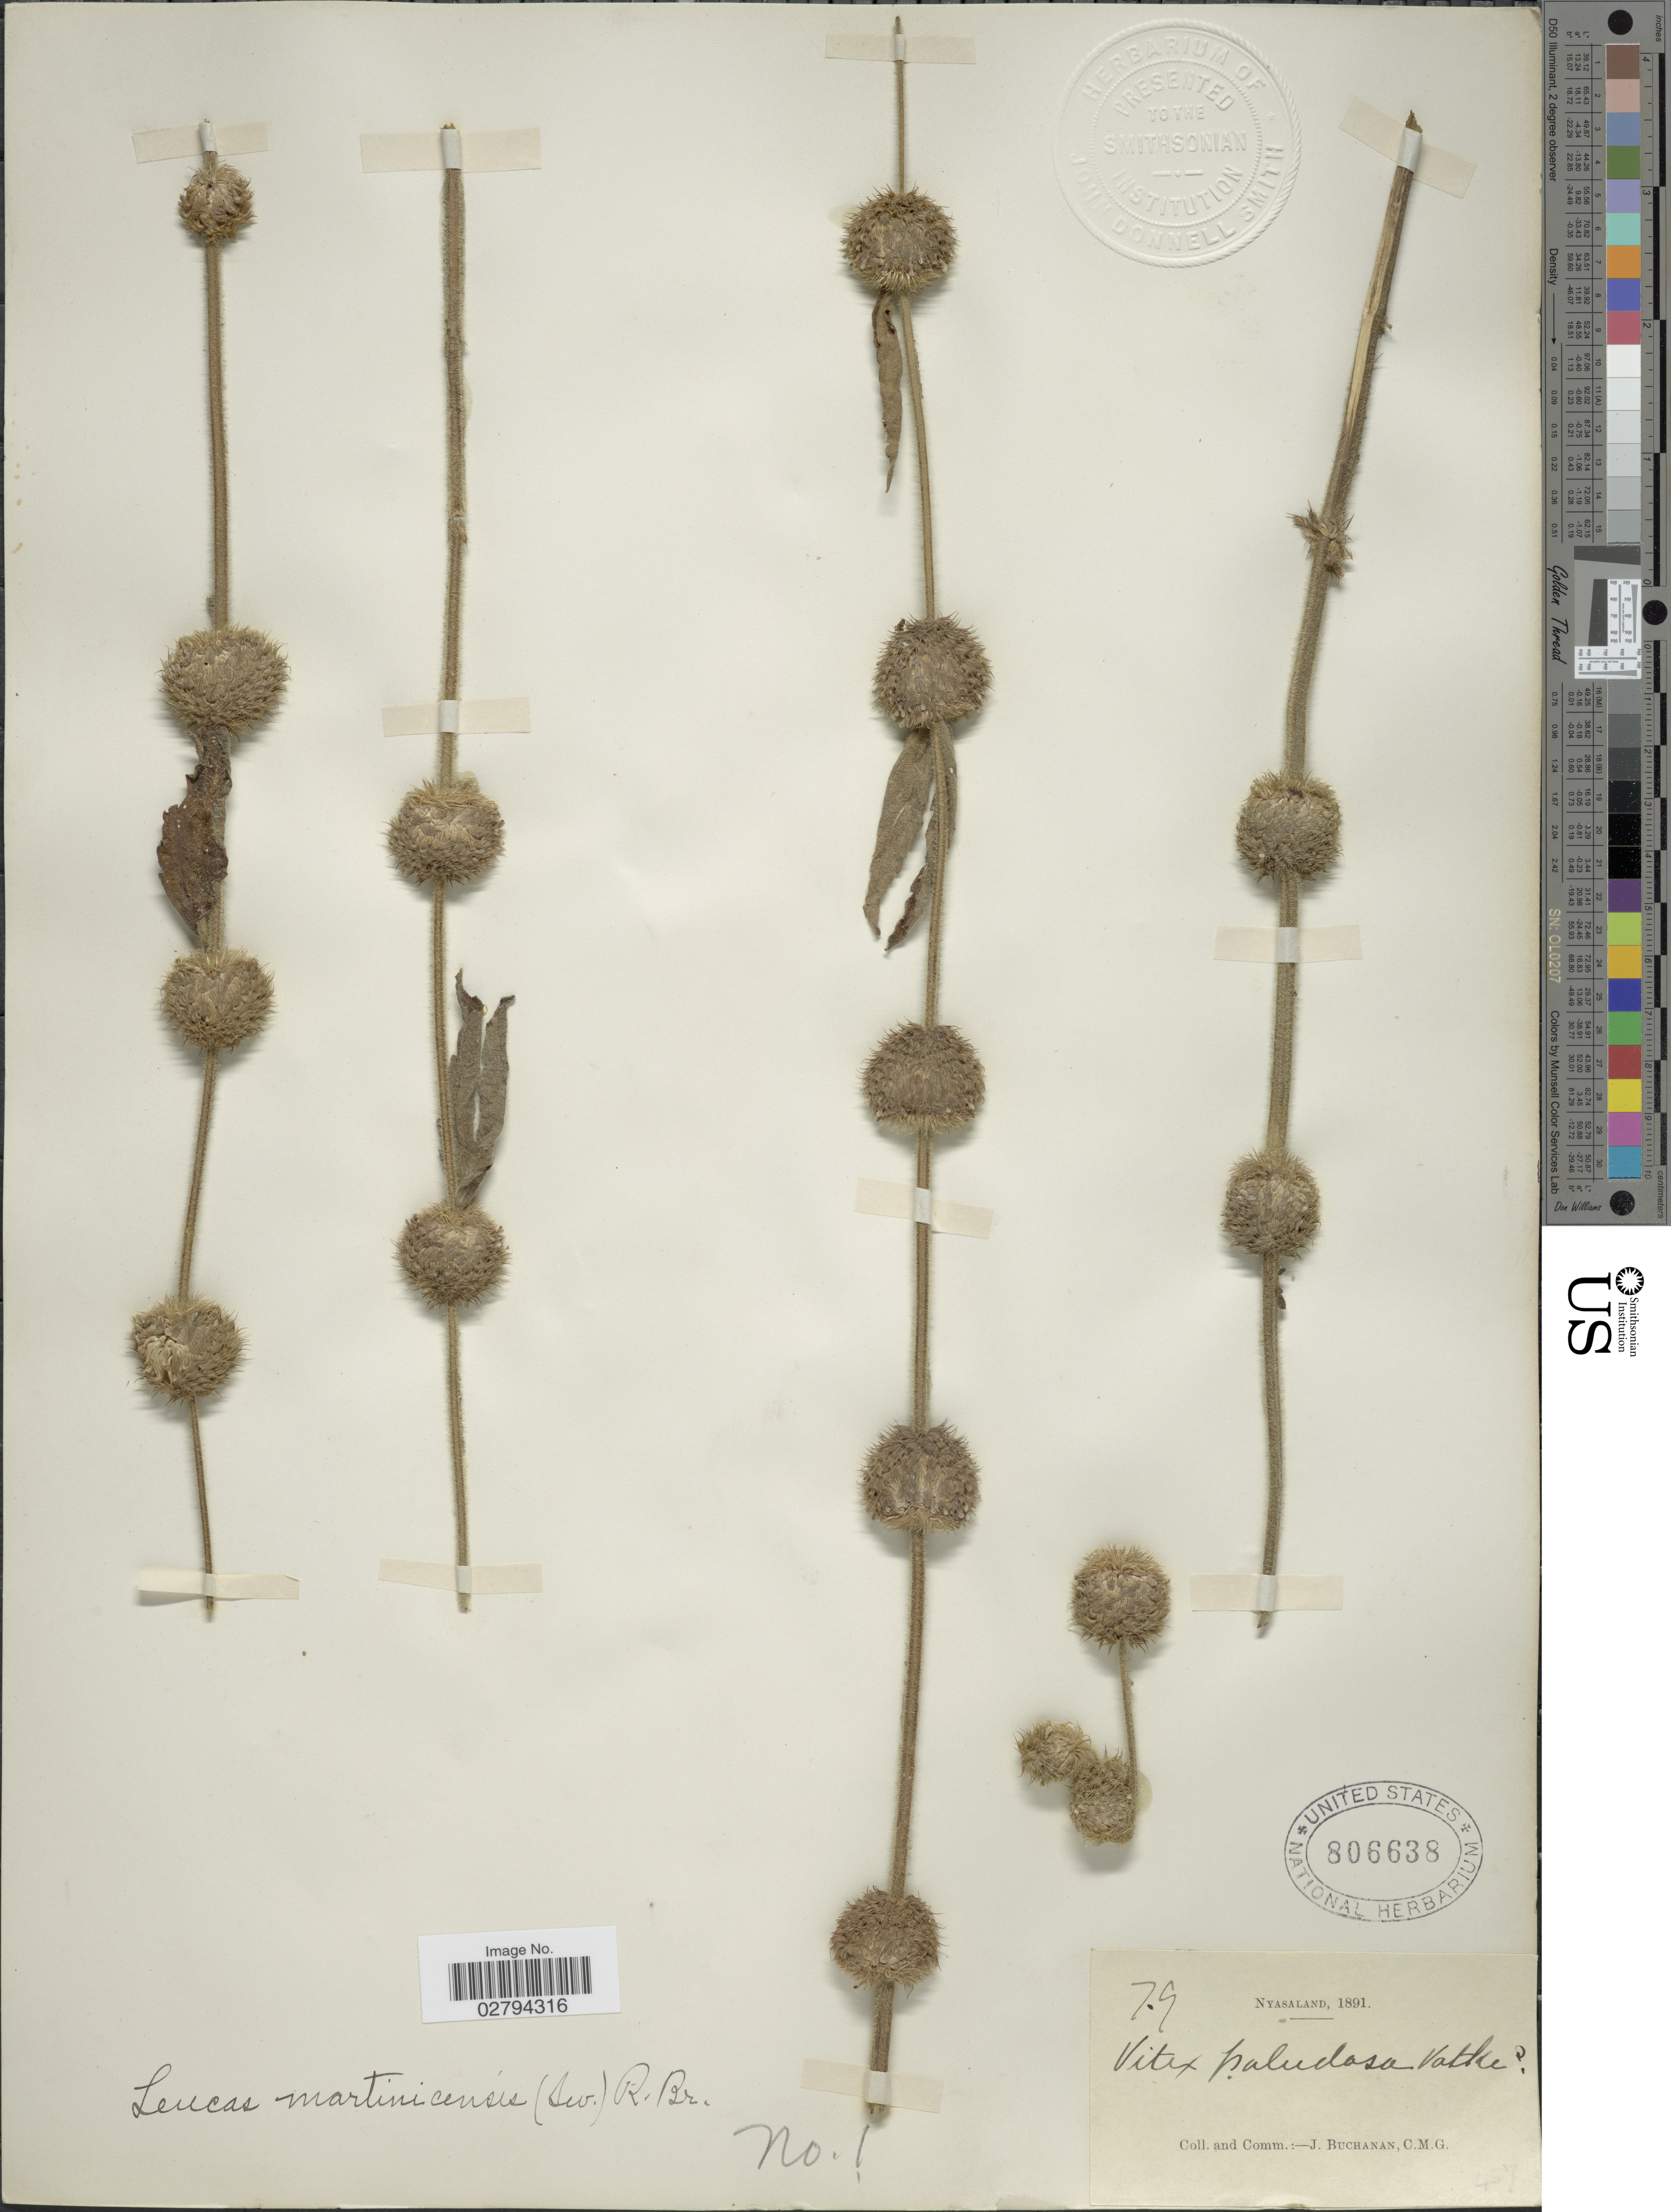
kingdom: Plantae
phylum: Tracheophyta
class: Magnoliopsida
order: Lamiales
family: Lamiaceae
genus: Leucas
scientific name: Leucas martinicensis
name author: (Jacq.) R. Br.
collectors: J. Buchanan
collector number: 79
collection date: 1891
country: Malawi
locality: Nyasaland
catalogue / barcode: US 806638